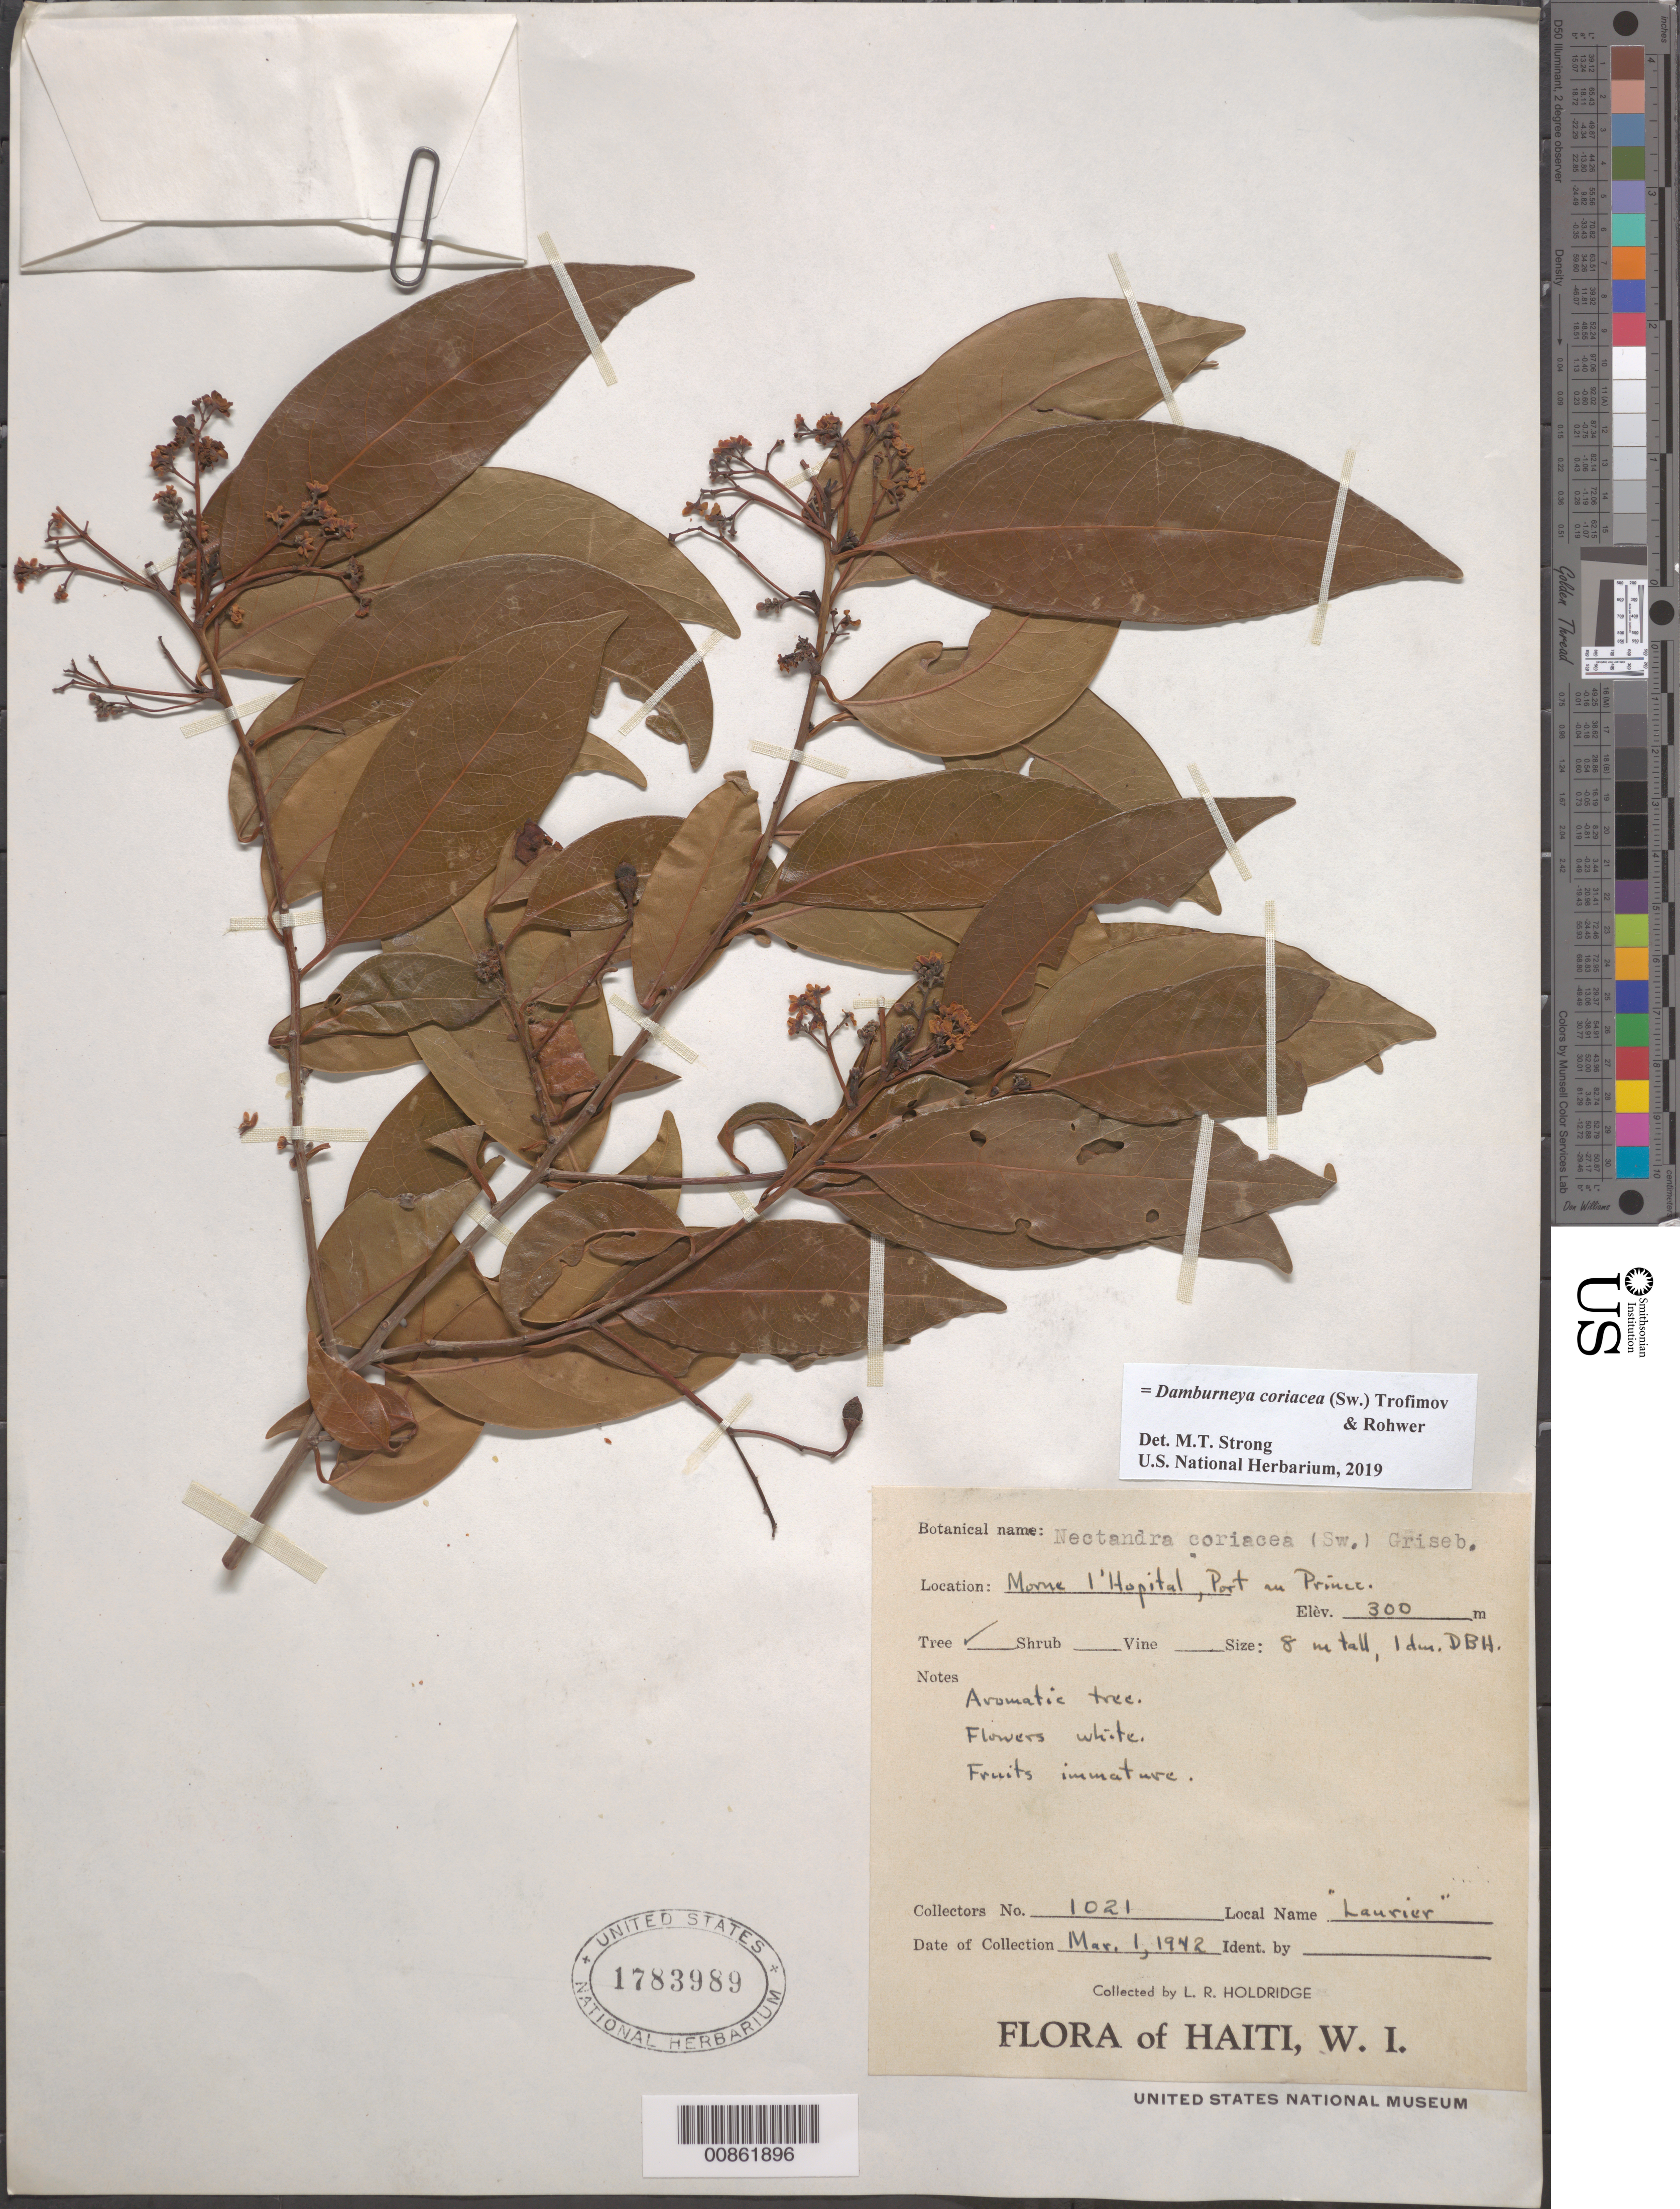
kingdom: Plantae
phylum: Tracheophyta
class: Magnoliopsida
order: Laurales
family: Lauraceae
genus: Damburneya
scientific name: Damburneya coriacea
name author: (Sw.) Trofimov & Rohwer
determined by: Strong, M. T., (US), Smithsonian Institution - National Museum of Natural History (UNITED STATES)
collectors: L. Holdridge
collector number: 1021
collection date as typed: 01 Mar 1942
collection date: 1942-03-01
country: Haiti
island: Hispaniola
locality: Morne l"Hopital, Port au Prince.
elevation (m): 300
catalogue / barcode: US 1783989